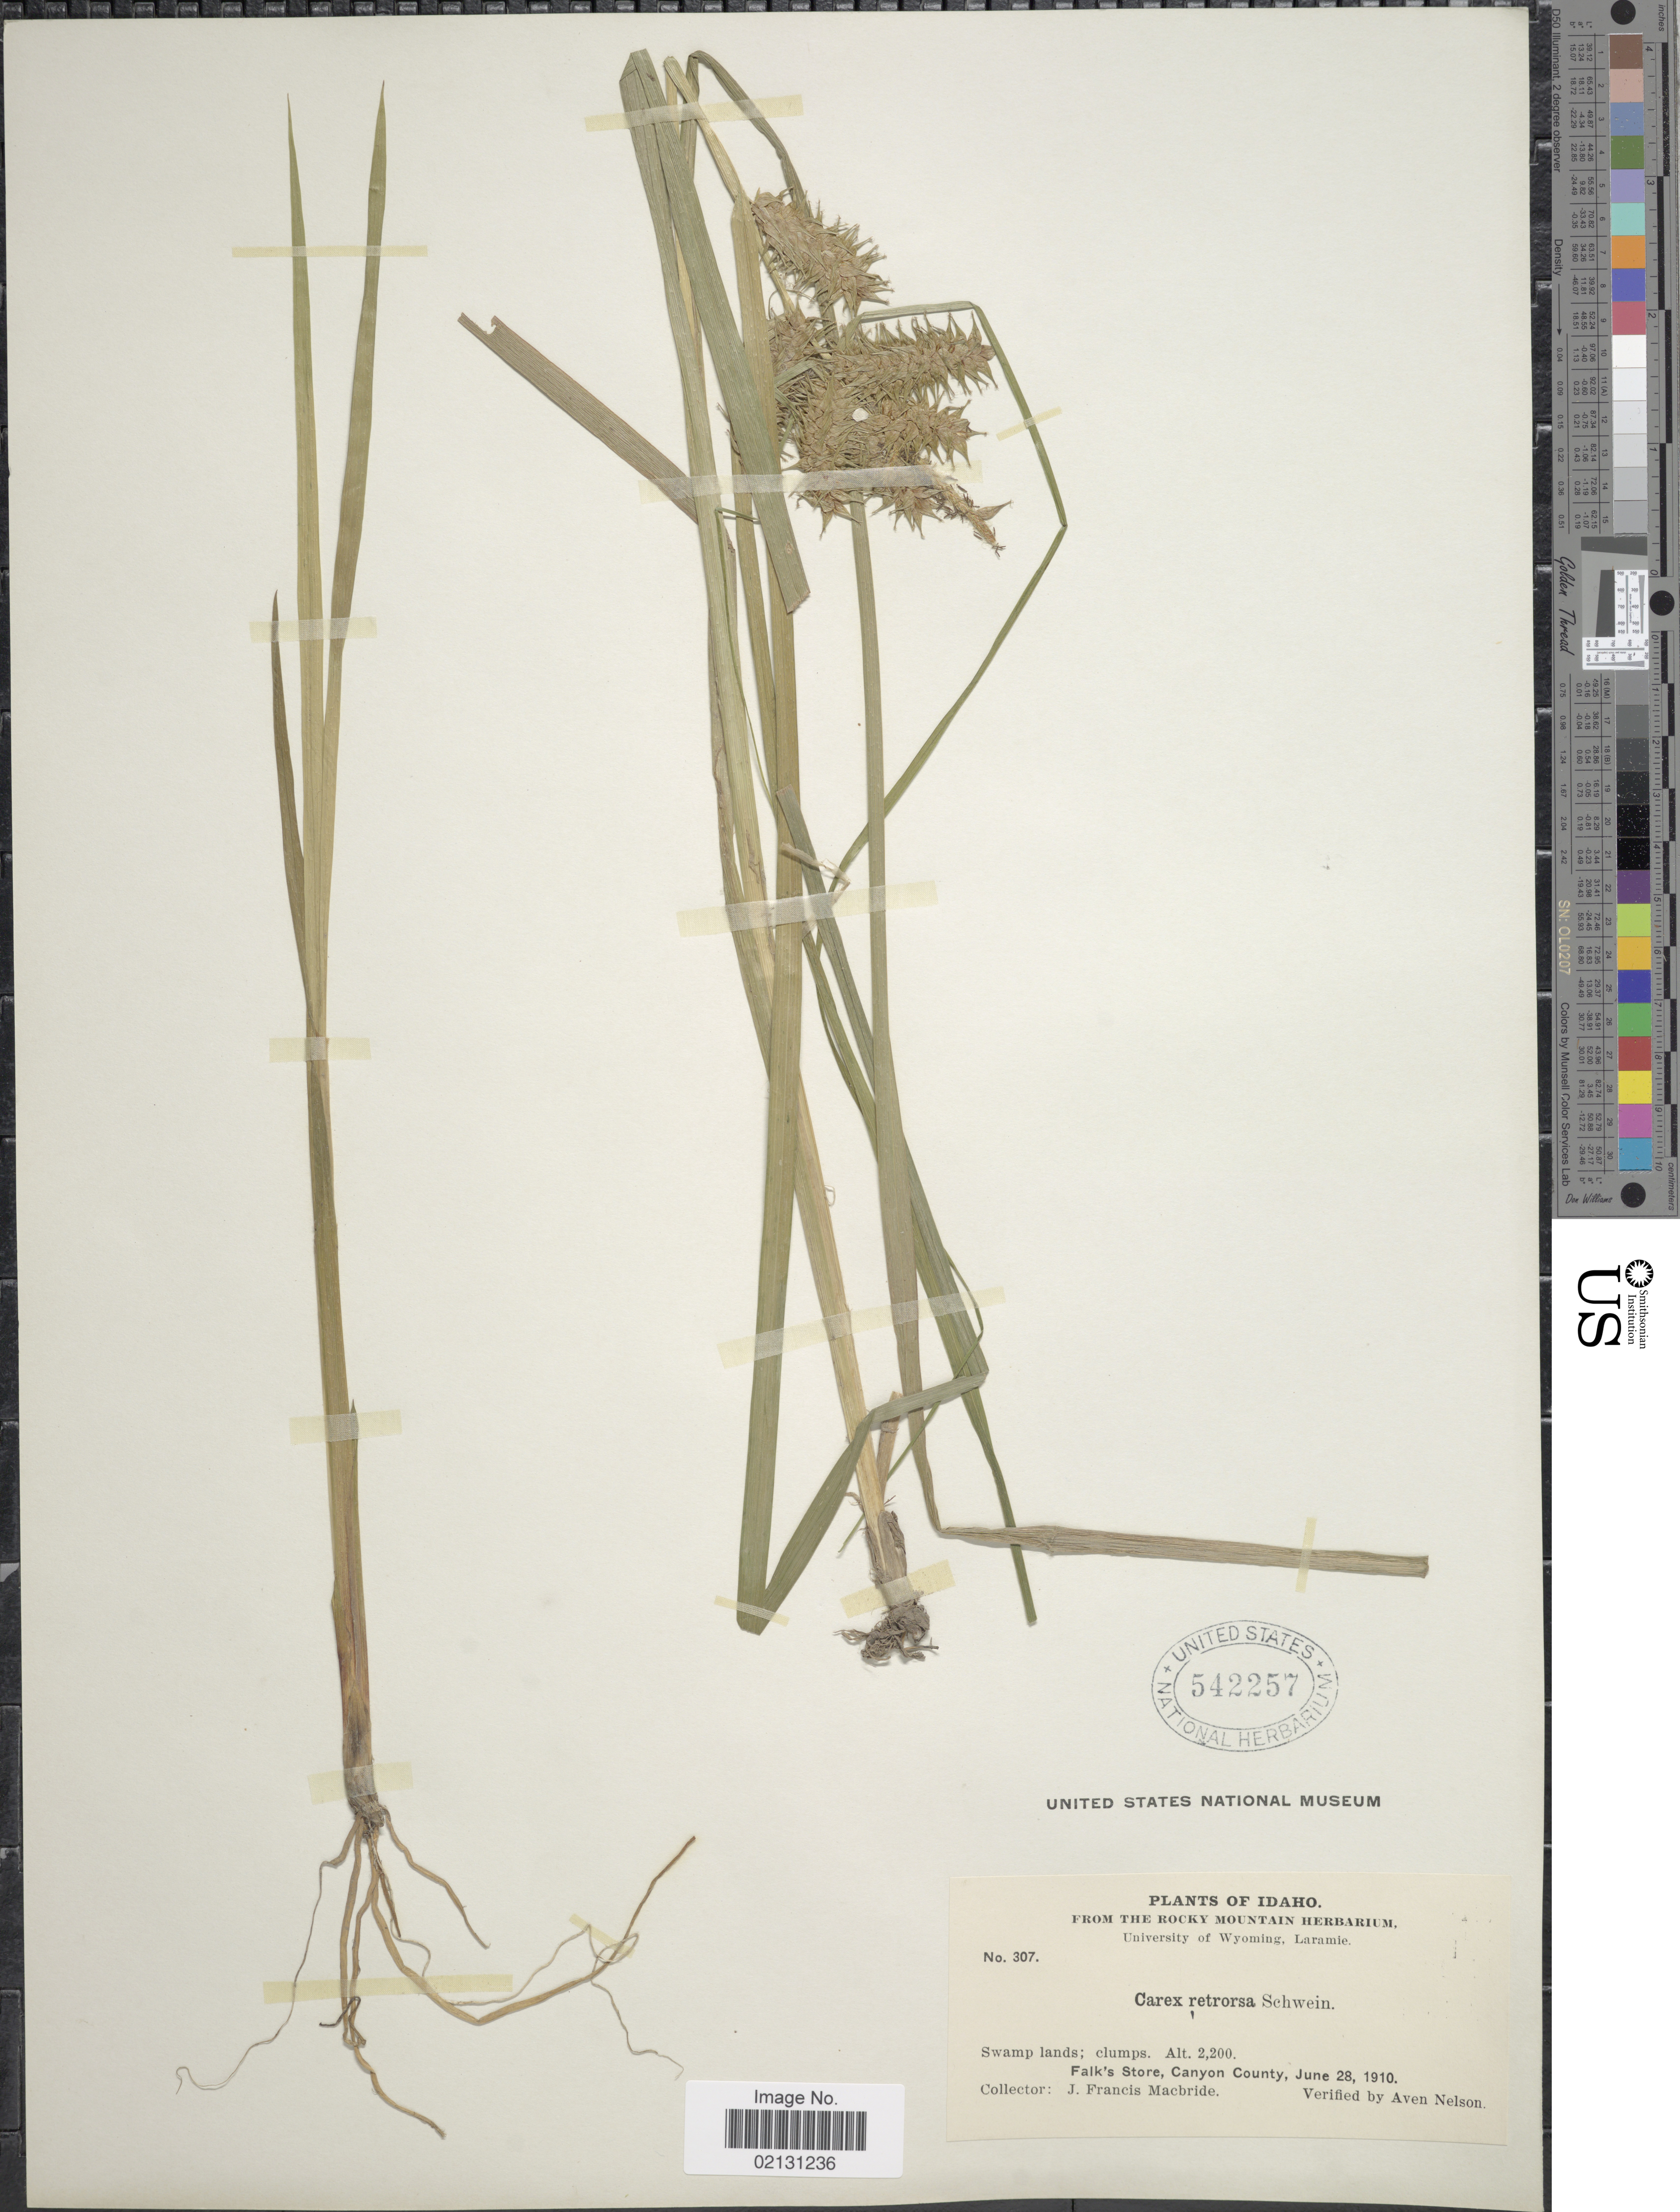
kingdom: Plantae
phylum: Tracheophyta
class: Liliopsida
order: Poales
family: Cyperaceae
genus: Carex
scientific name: Carex retrorsa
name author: Schwein.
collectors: J. F. Macbride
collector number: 307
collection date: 1910-06-28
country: United States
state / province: Idaho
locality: Swamp lands; clumps. Falk's Store, Canyon County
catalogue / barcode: US 542257